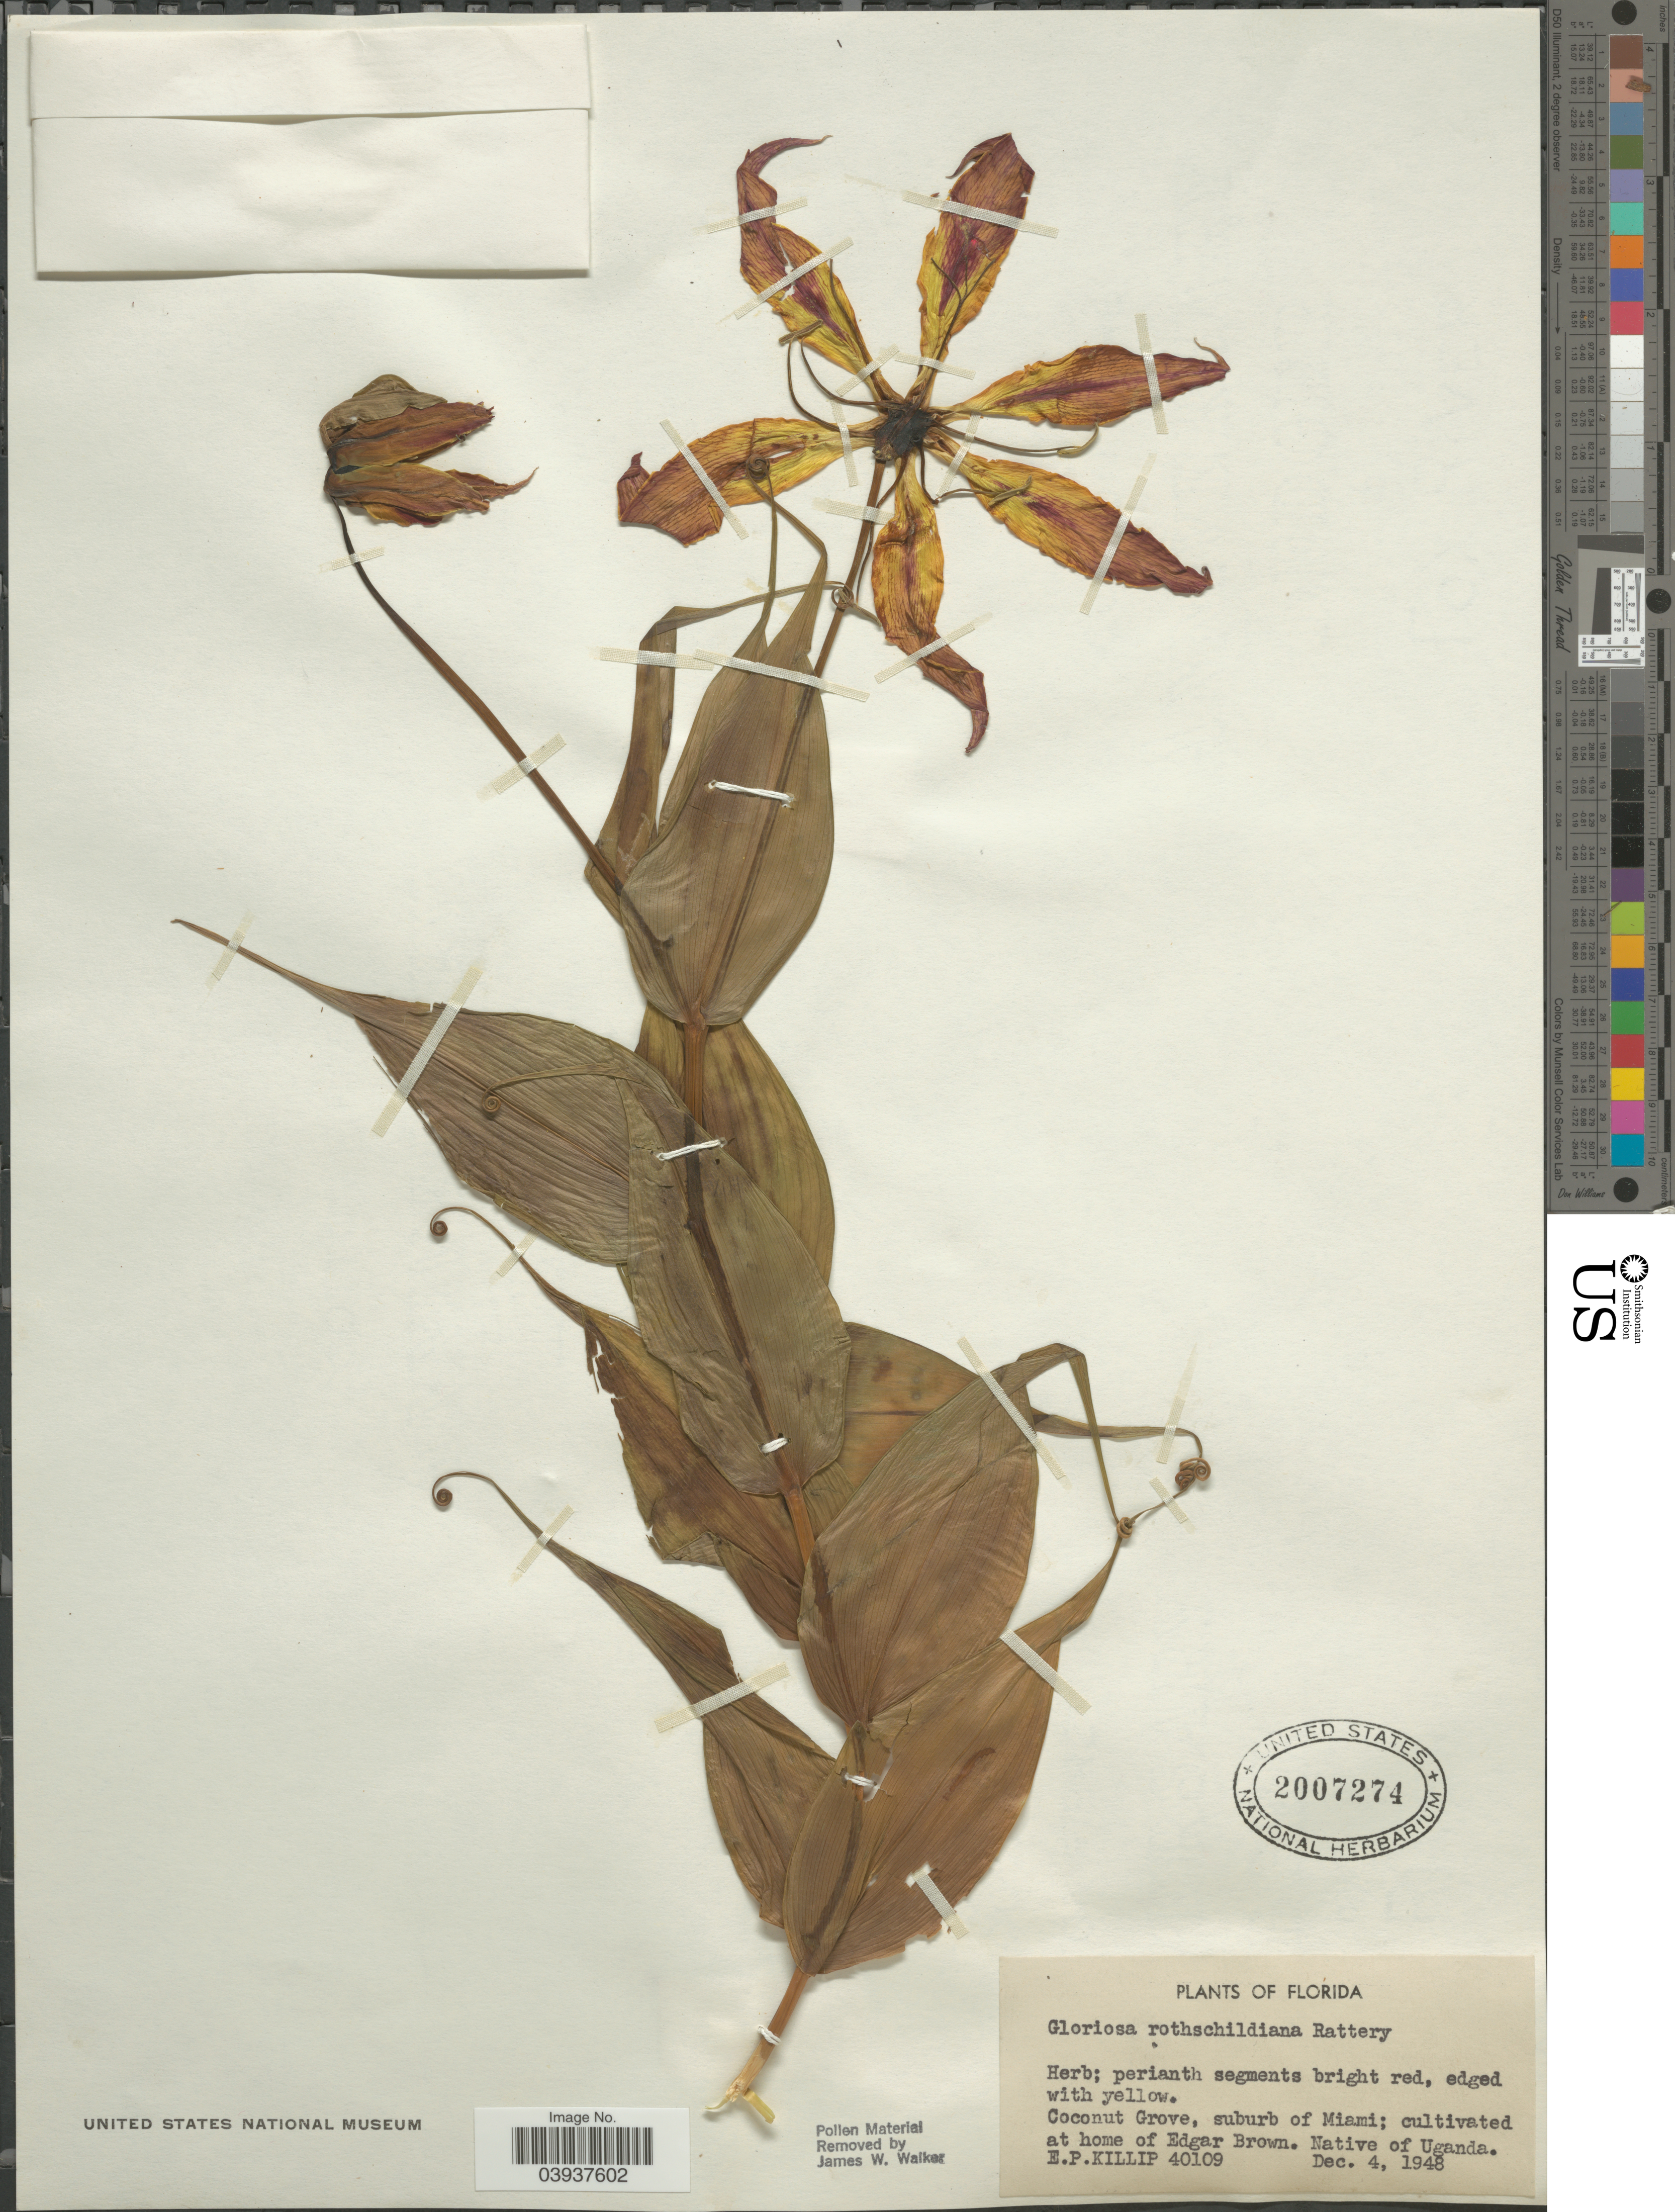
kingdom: Plantae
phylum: Tracheophyta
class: Liliopsida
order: Liliales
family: Colchicaceae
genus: Gloriosa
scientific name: Gloriosa rothschildiana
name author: J. O'Brien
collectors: E. P. Killip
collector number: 40109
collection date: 1948-12-04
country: United States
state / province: Florida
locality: Cultivated at home of Edgar Brown.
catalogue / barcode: US 2007274